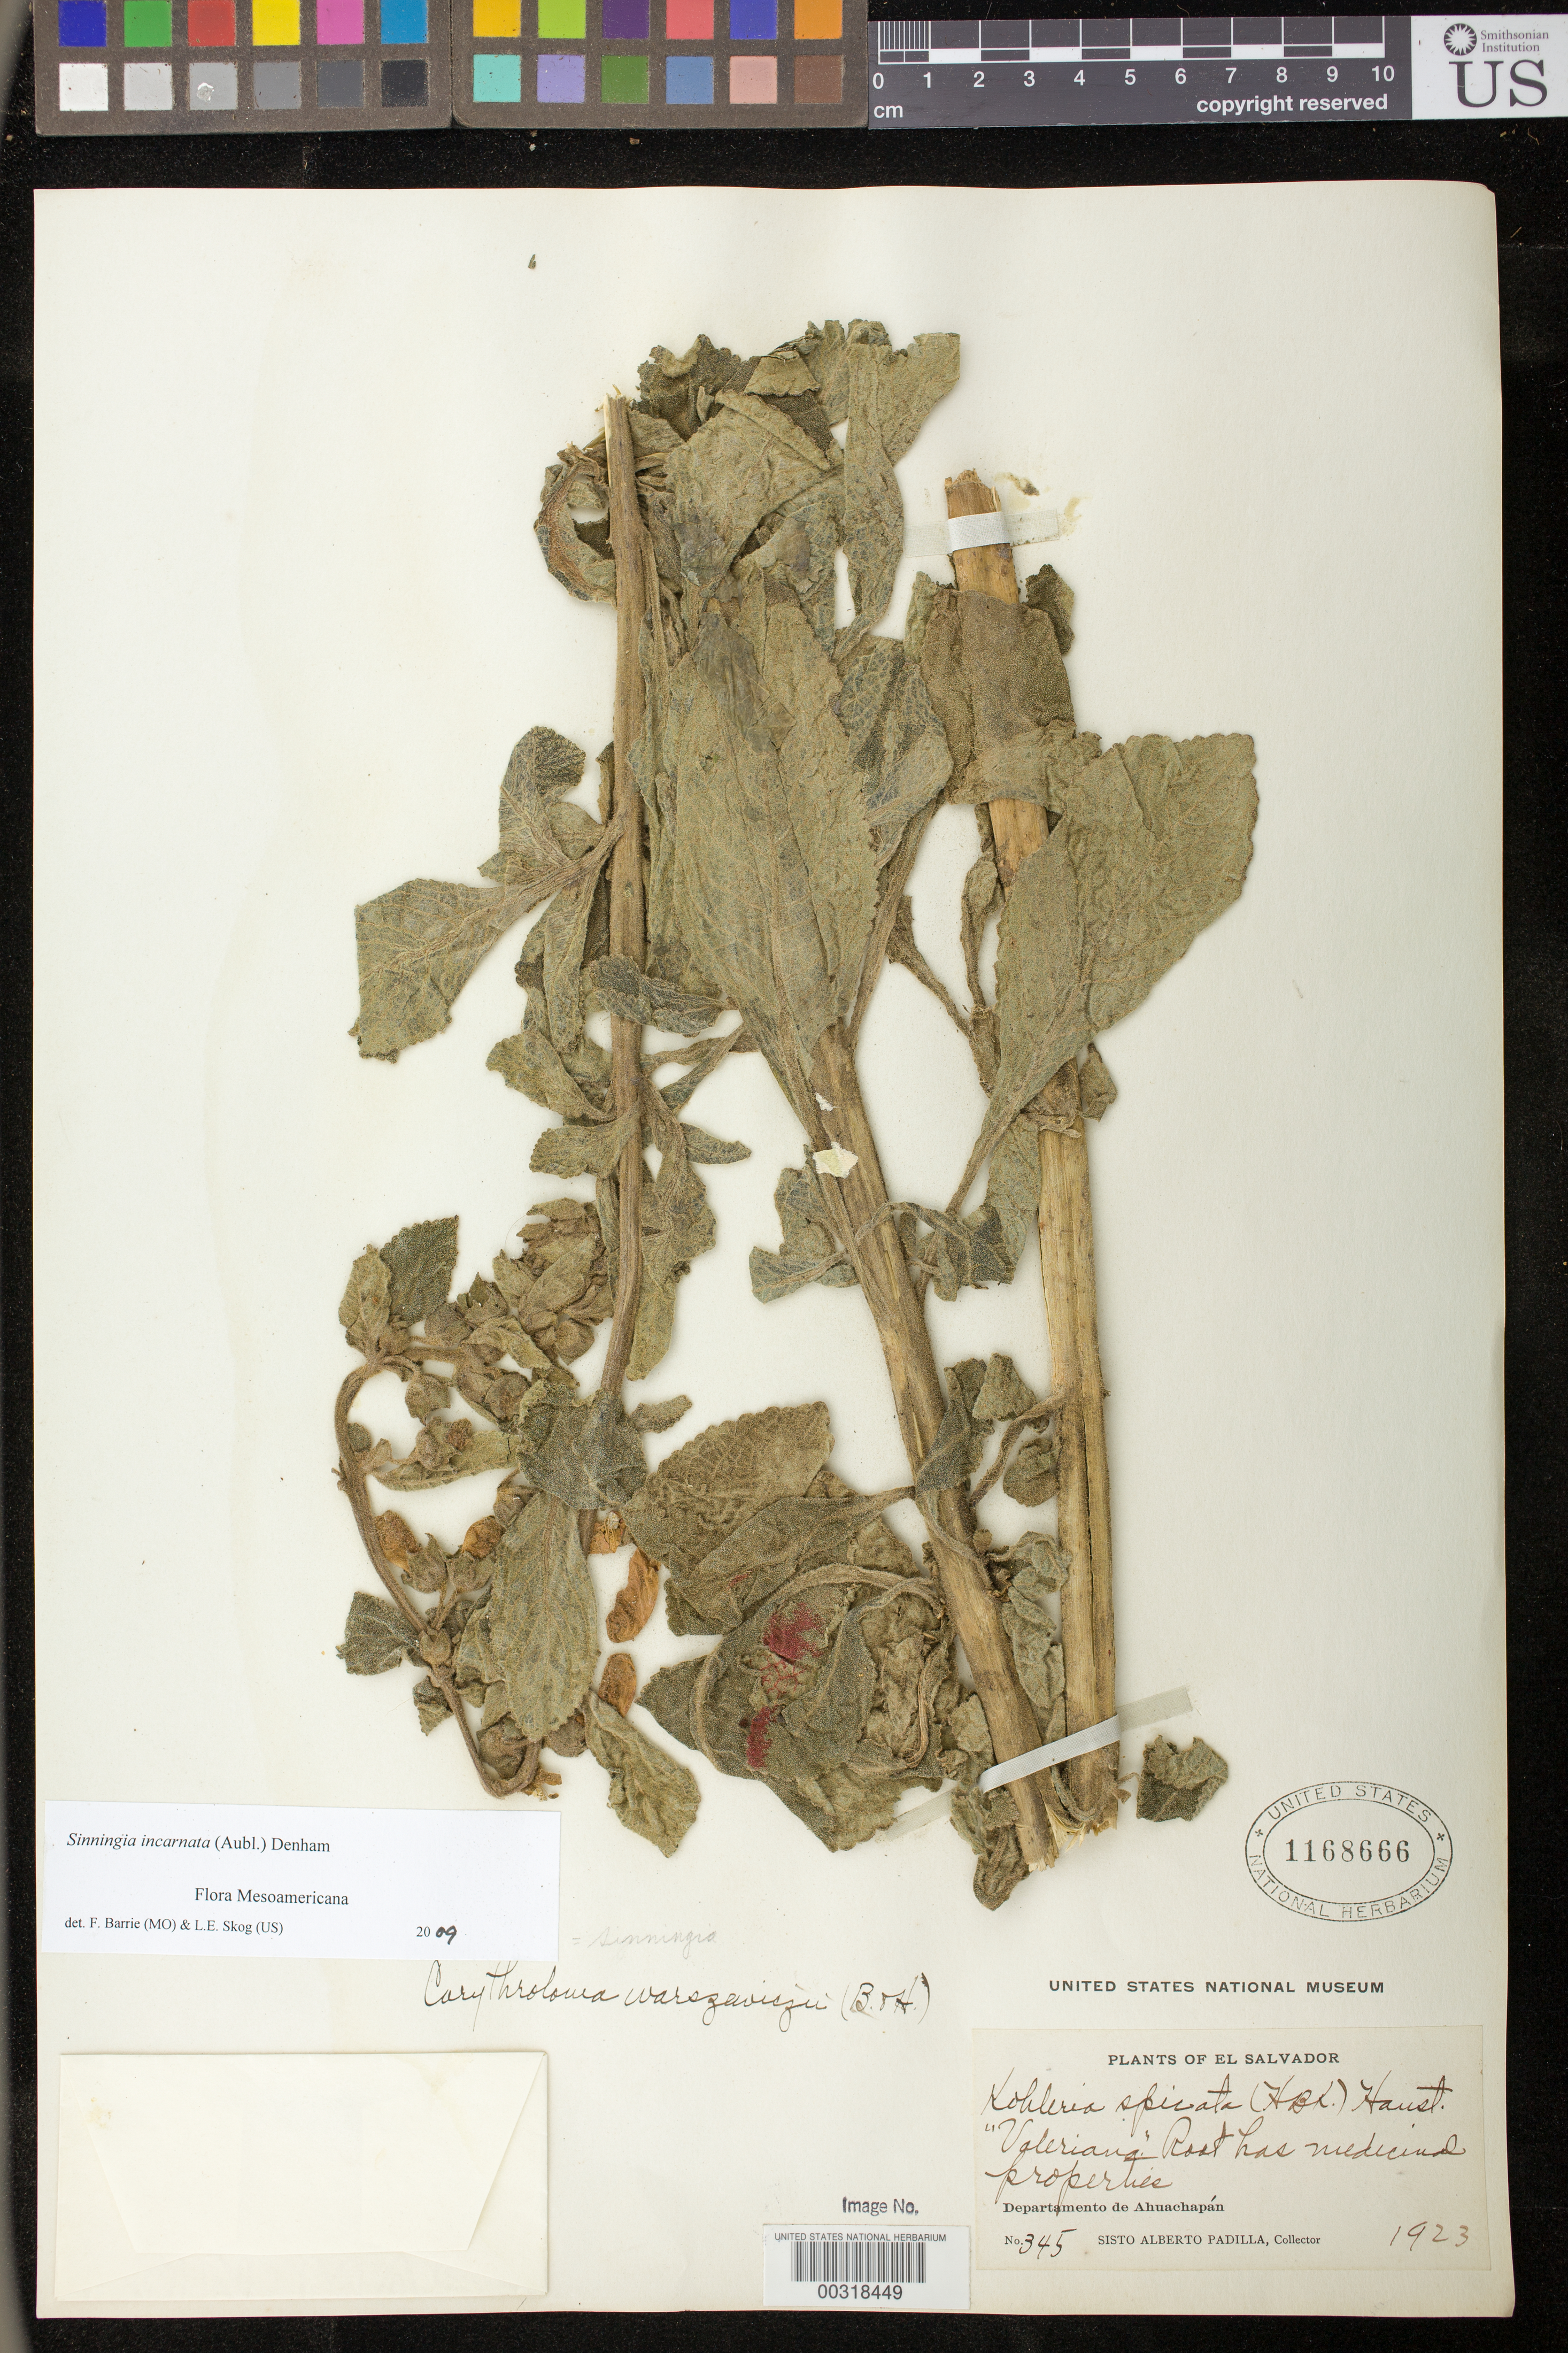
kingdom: Plantae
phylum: Tracheophyta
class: Magnoliopsida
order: Lamiales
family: Gesneriaceae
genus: Sinningia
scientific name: Sinningia incarnata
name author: (Aubl.) D.L. Denham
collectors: S. A. Padilla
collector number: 345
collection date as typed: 1923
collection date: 1923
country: El Salvador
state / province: Ahuachapán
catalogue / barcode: US 1168666